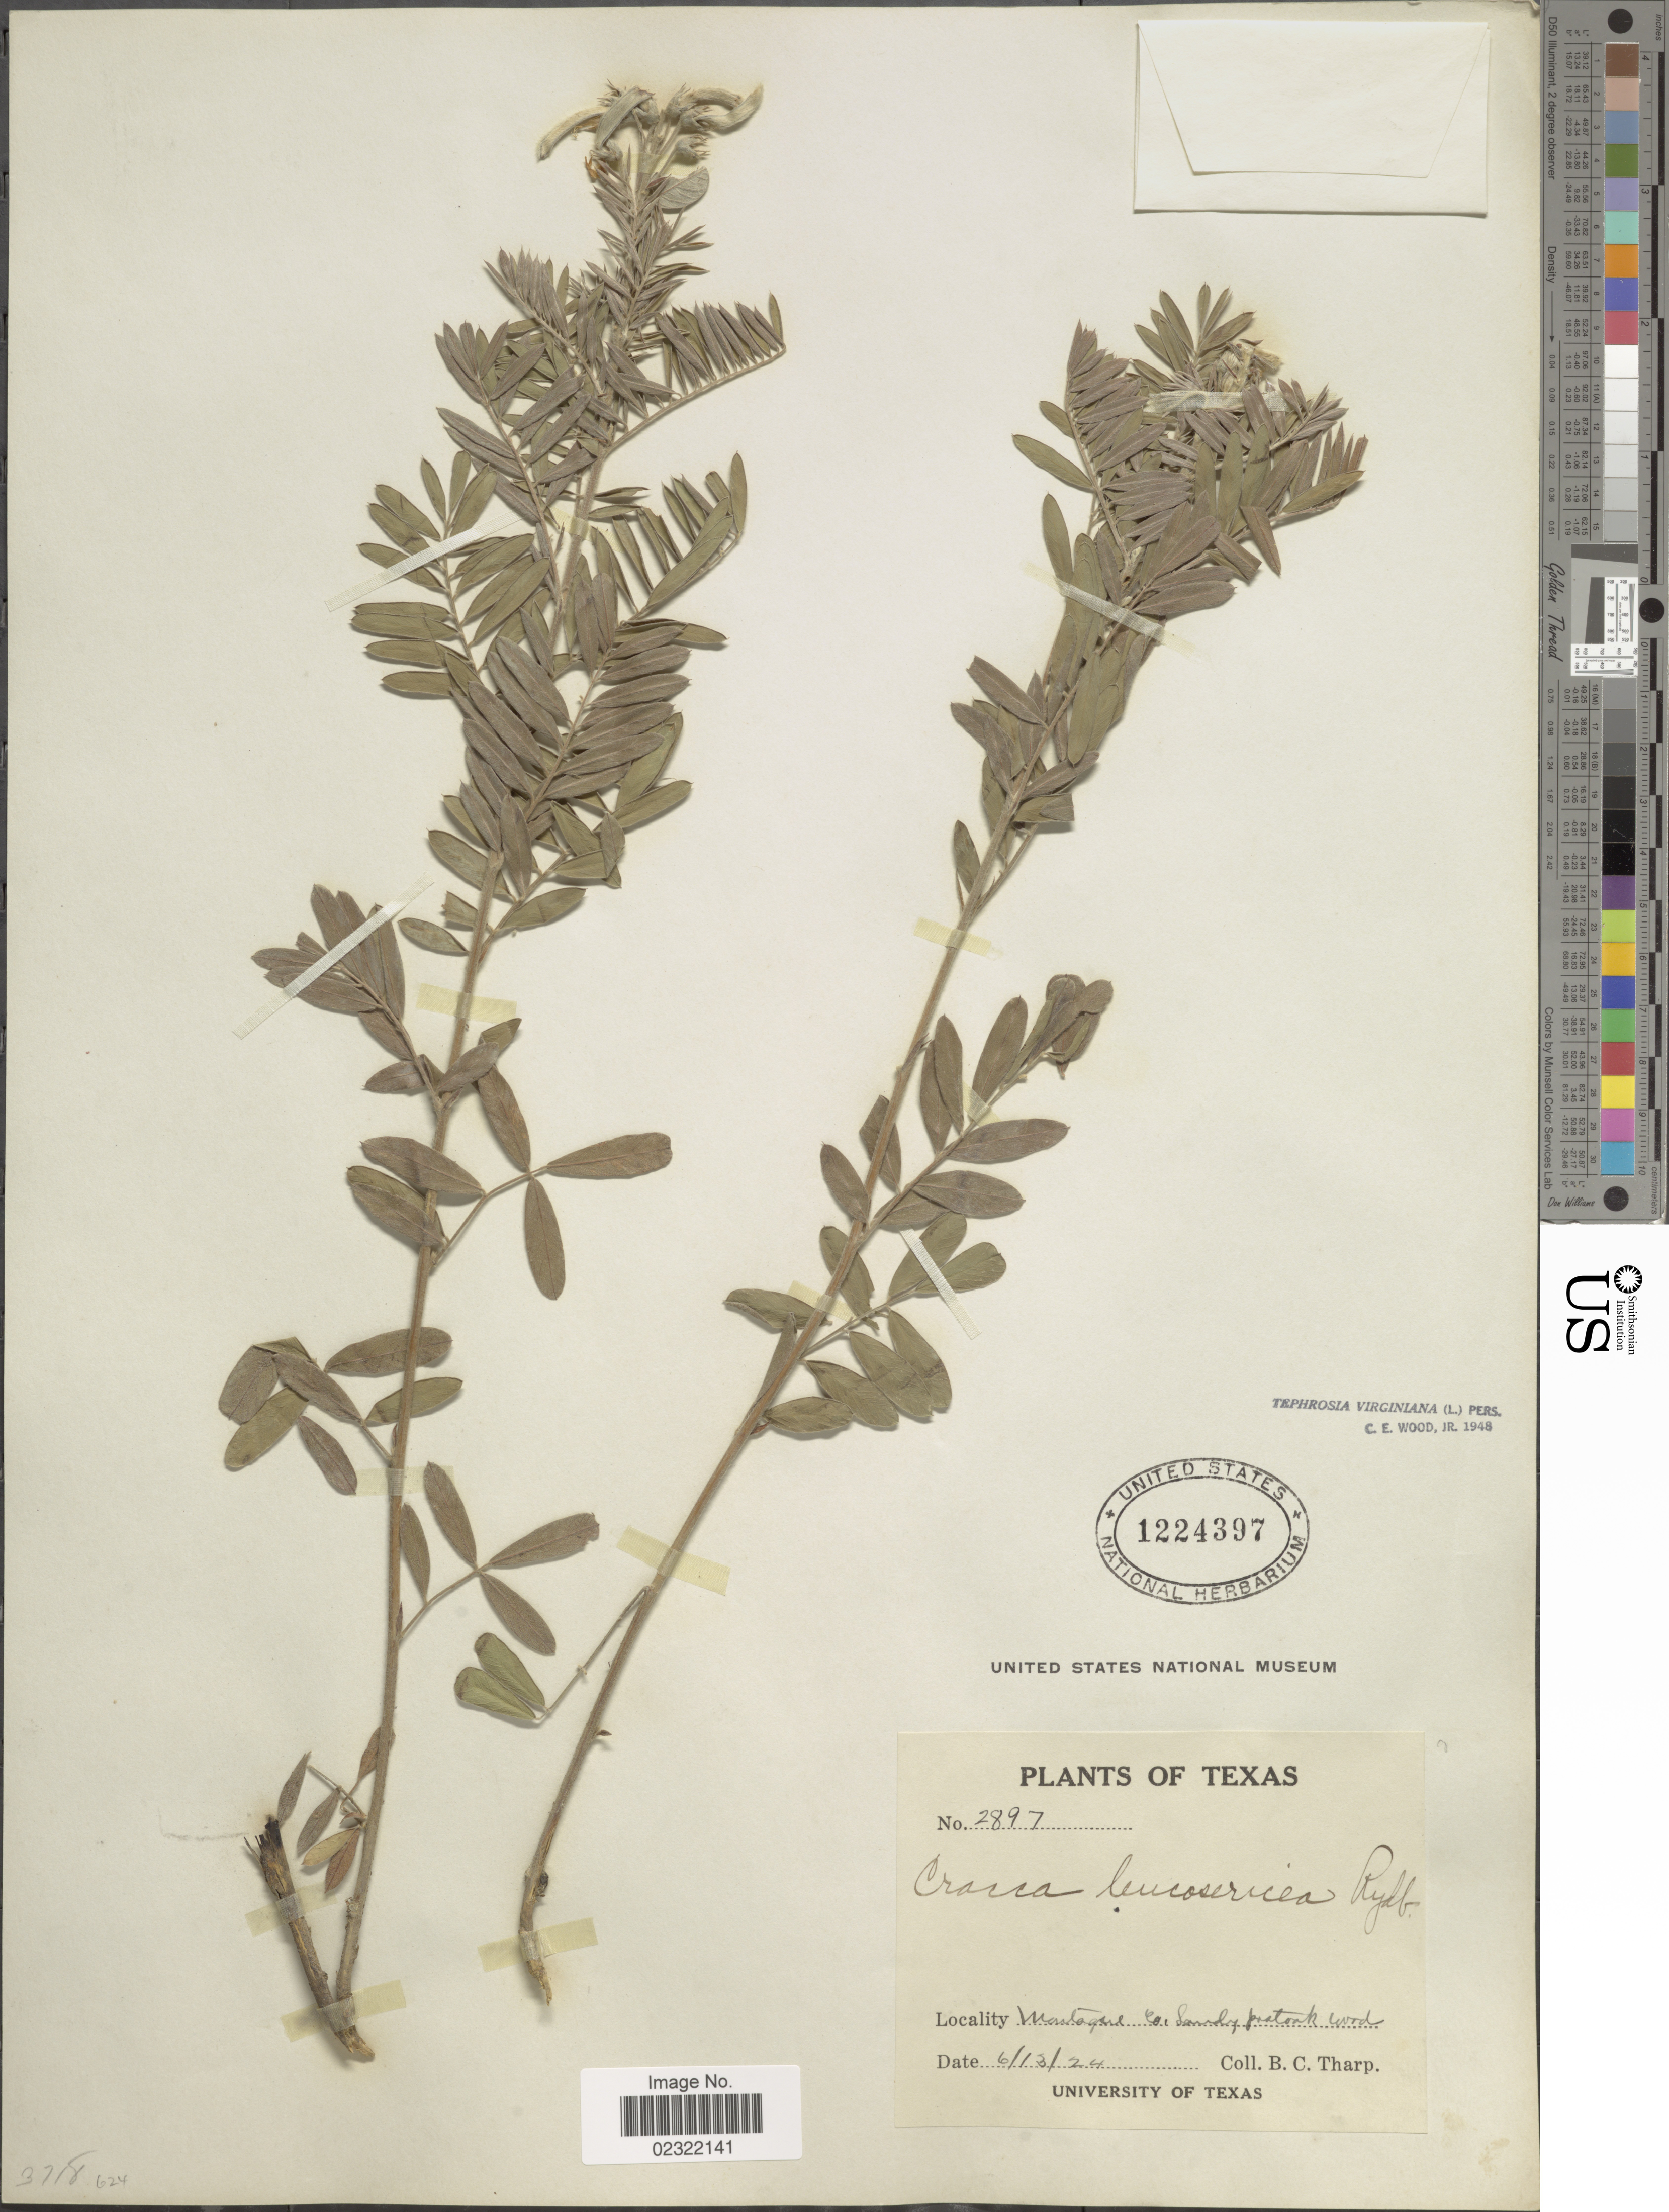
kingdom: Plantae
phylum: Tracheophyta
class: Magnoliopsida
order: Fabales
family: Fabaceae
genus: Tephrosia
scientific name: Tephrosia virginiana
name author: (L.) Pers.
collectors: B. C. Tharp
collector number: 2897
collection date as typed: Transcribed d/m/y: 13/6/24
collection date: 1924-06-13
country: United States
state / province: Texas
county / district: Montague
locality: Montague Co,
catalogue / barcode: US 1224397